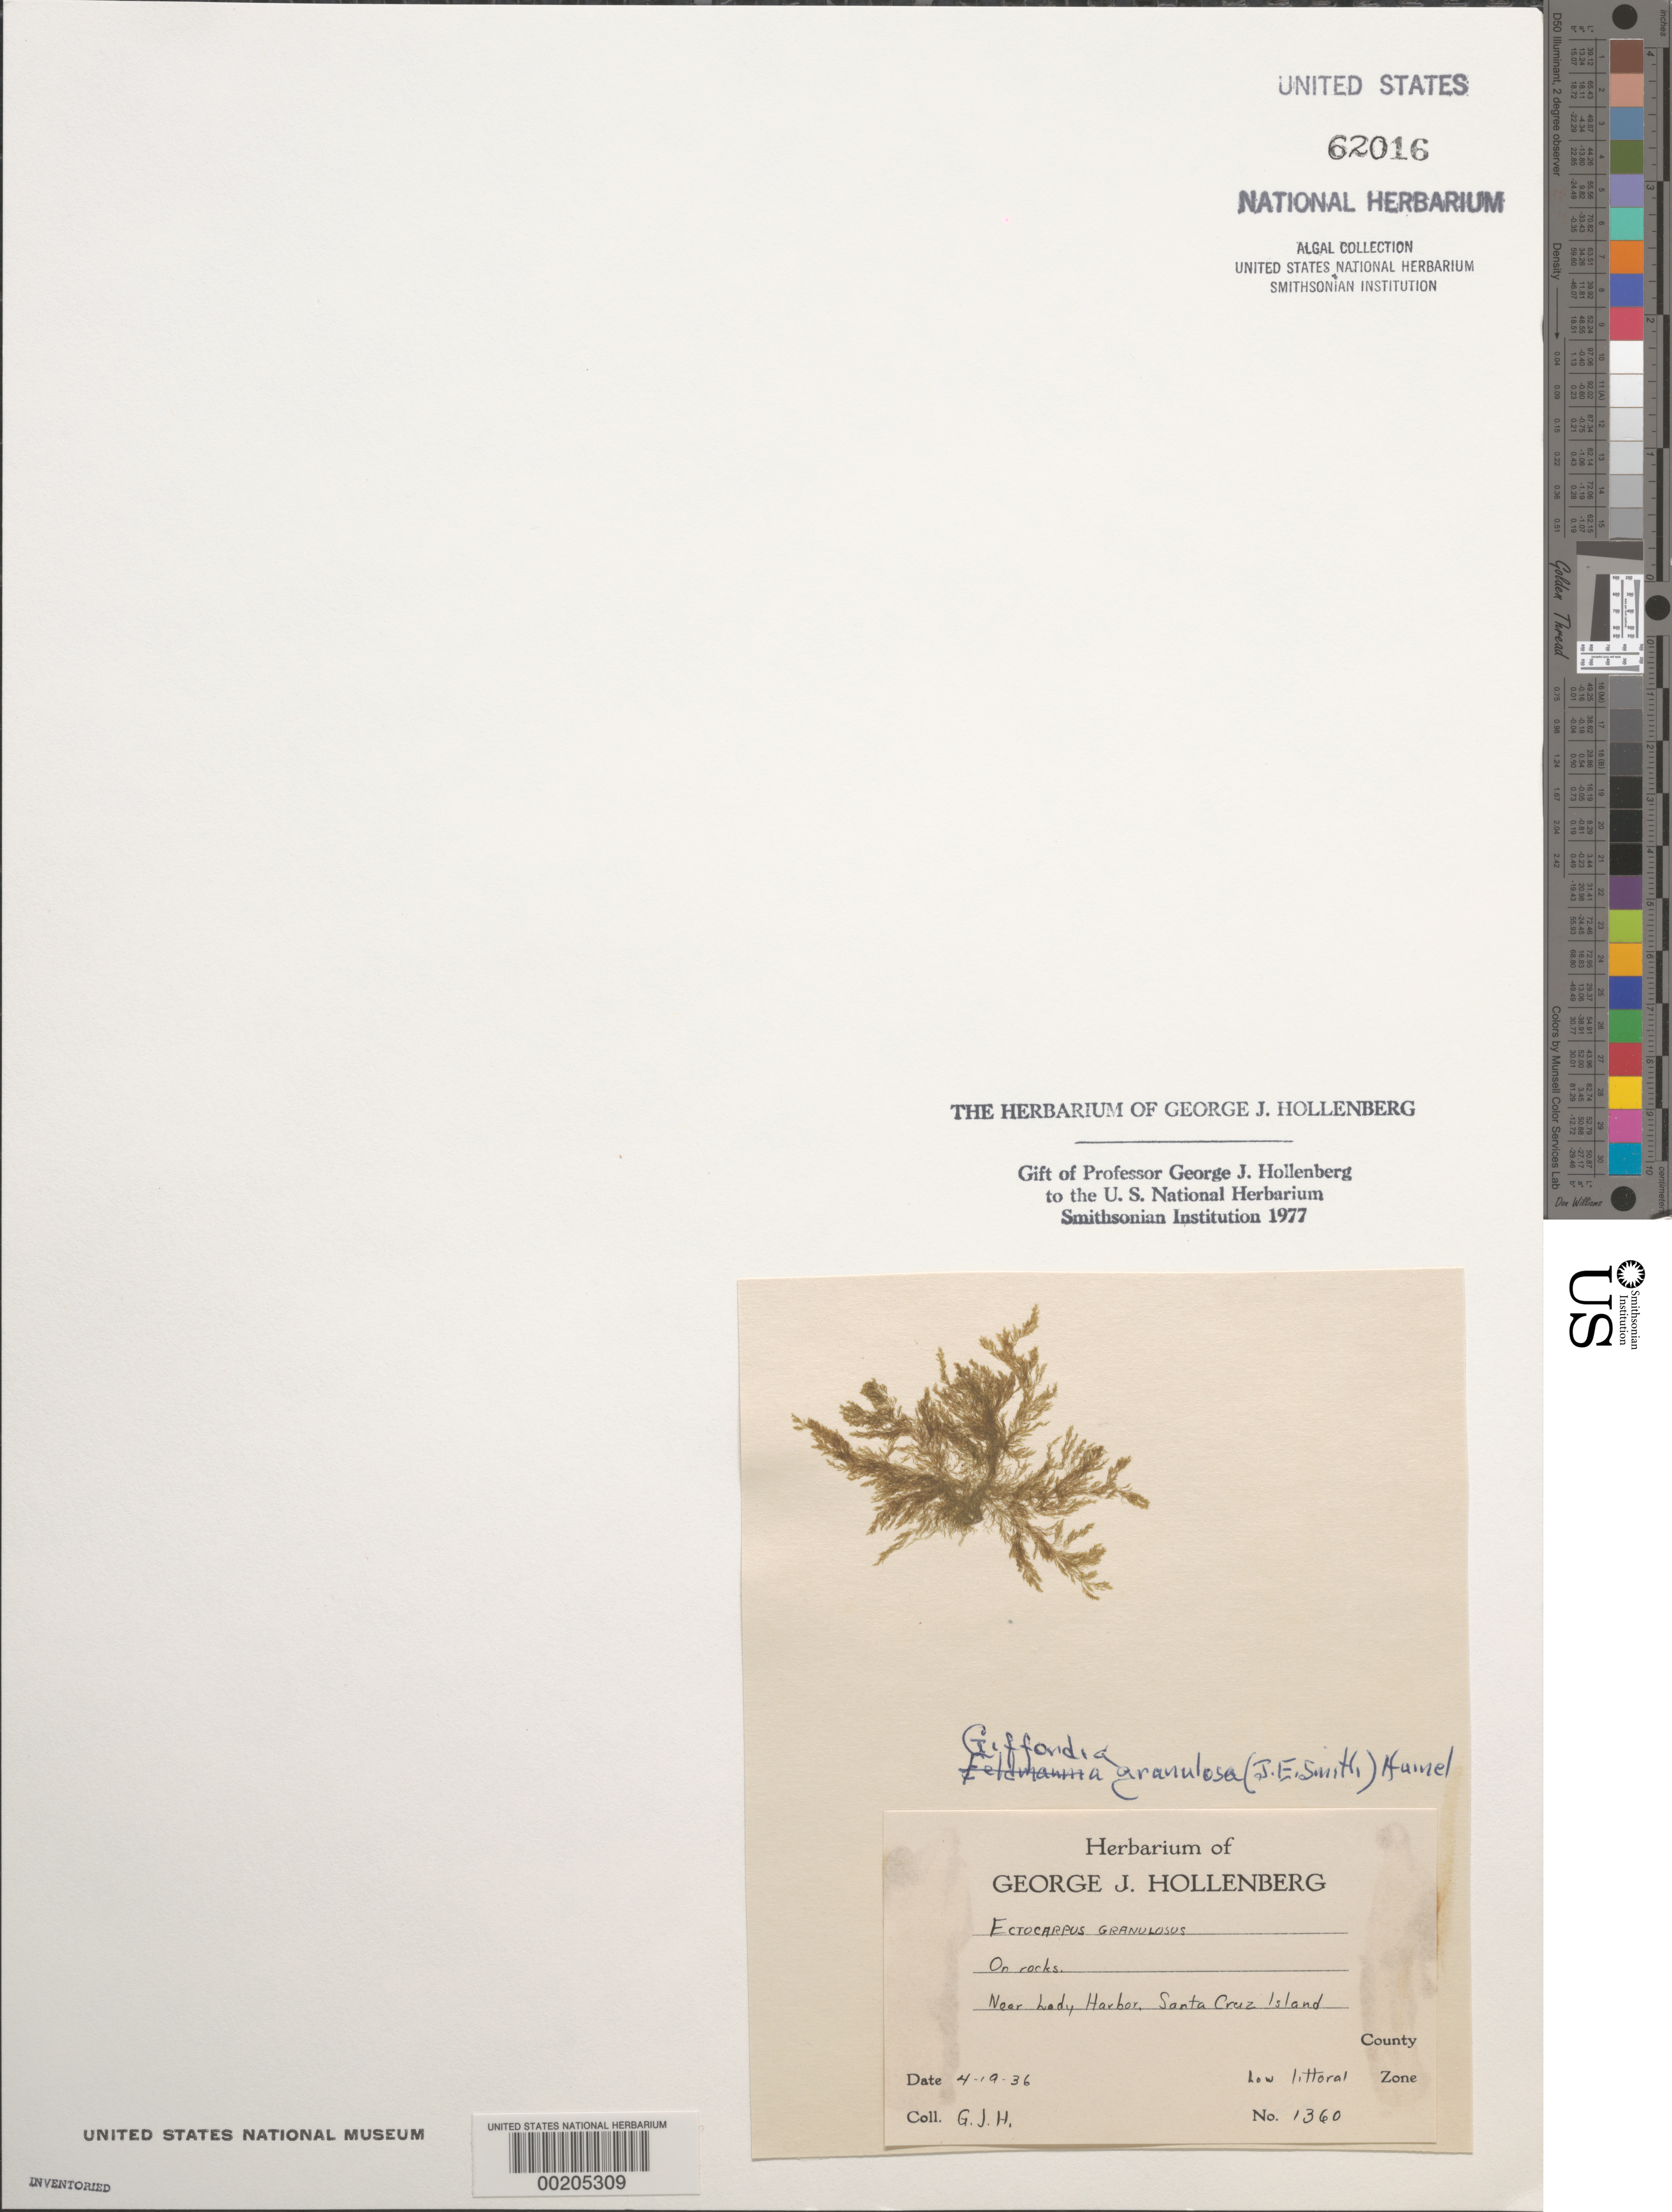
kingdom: Chromista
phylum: Ochrophyta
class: Phaeophyceae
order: Ectocarpales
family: Acinetosporaceae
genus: Hincksia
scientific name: Hincksia granulosa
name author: (Sm.) P.C. Silva in P.C. Silva et al.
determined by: Algae name updating Project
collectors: G. Hollenberg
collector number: GJH 1360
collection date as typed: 19 Apr 1936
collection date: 1936-04-19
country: United States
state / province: California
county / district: Santa Barbara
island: Santa Cruz Island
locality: Near Lady's Harbor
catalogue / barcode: US 62016